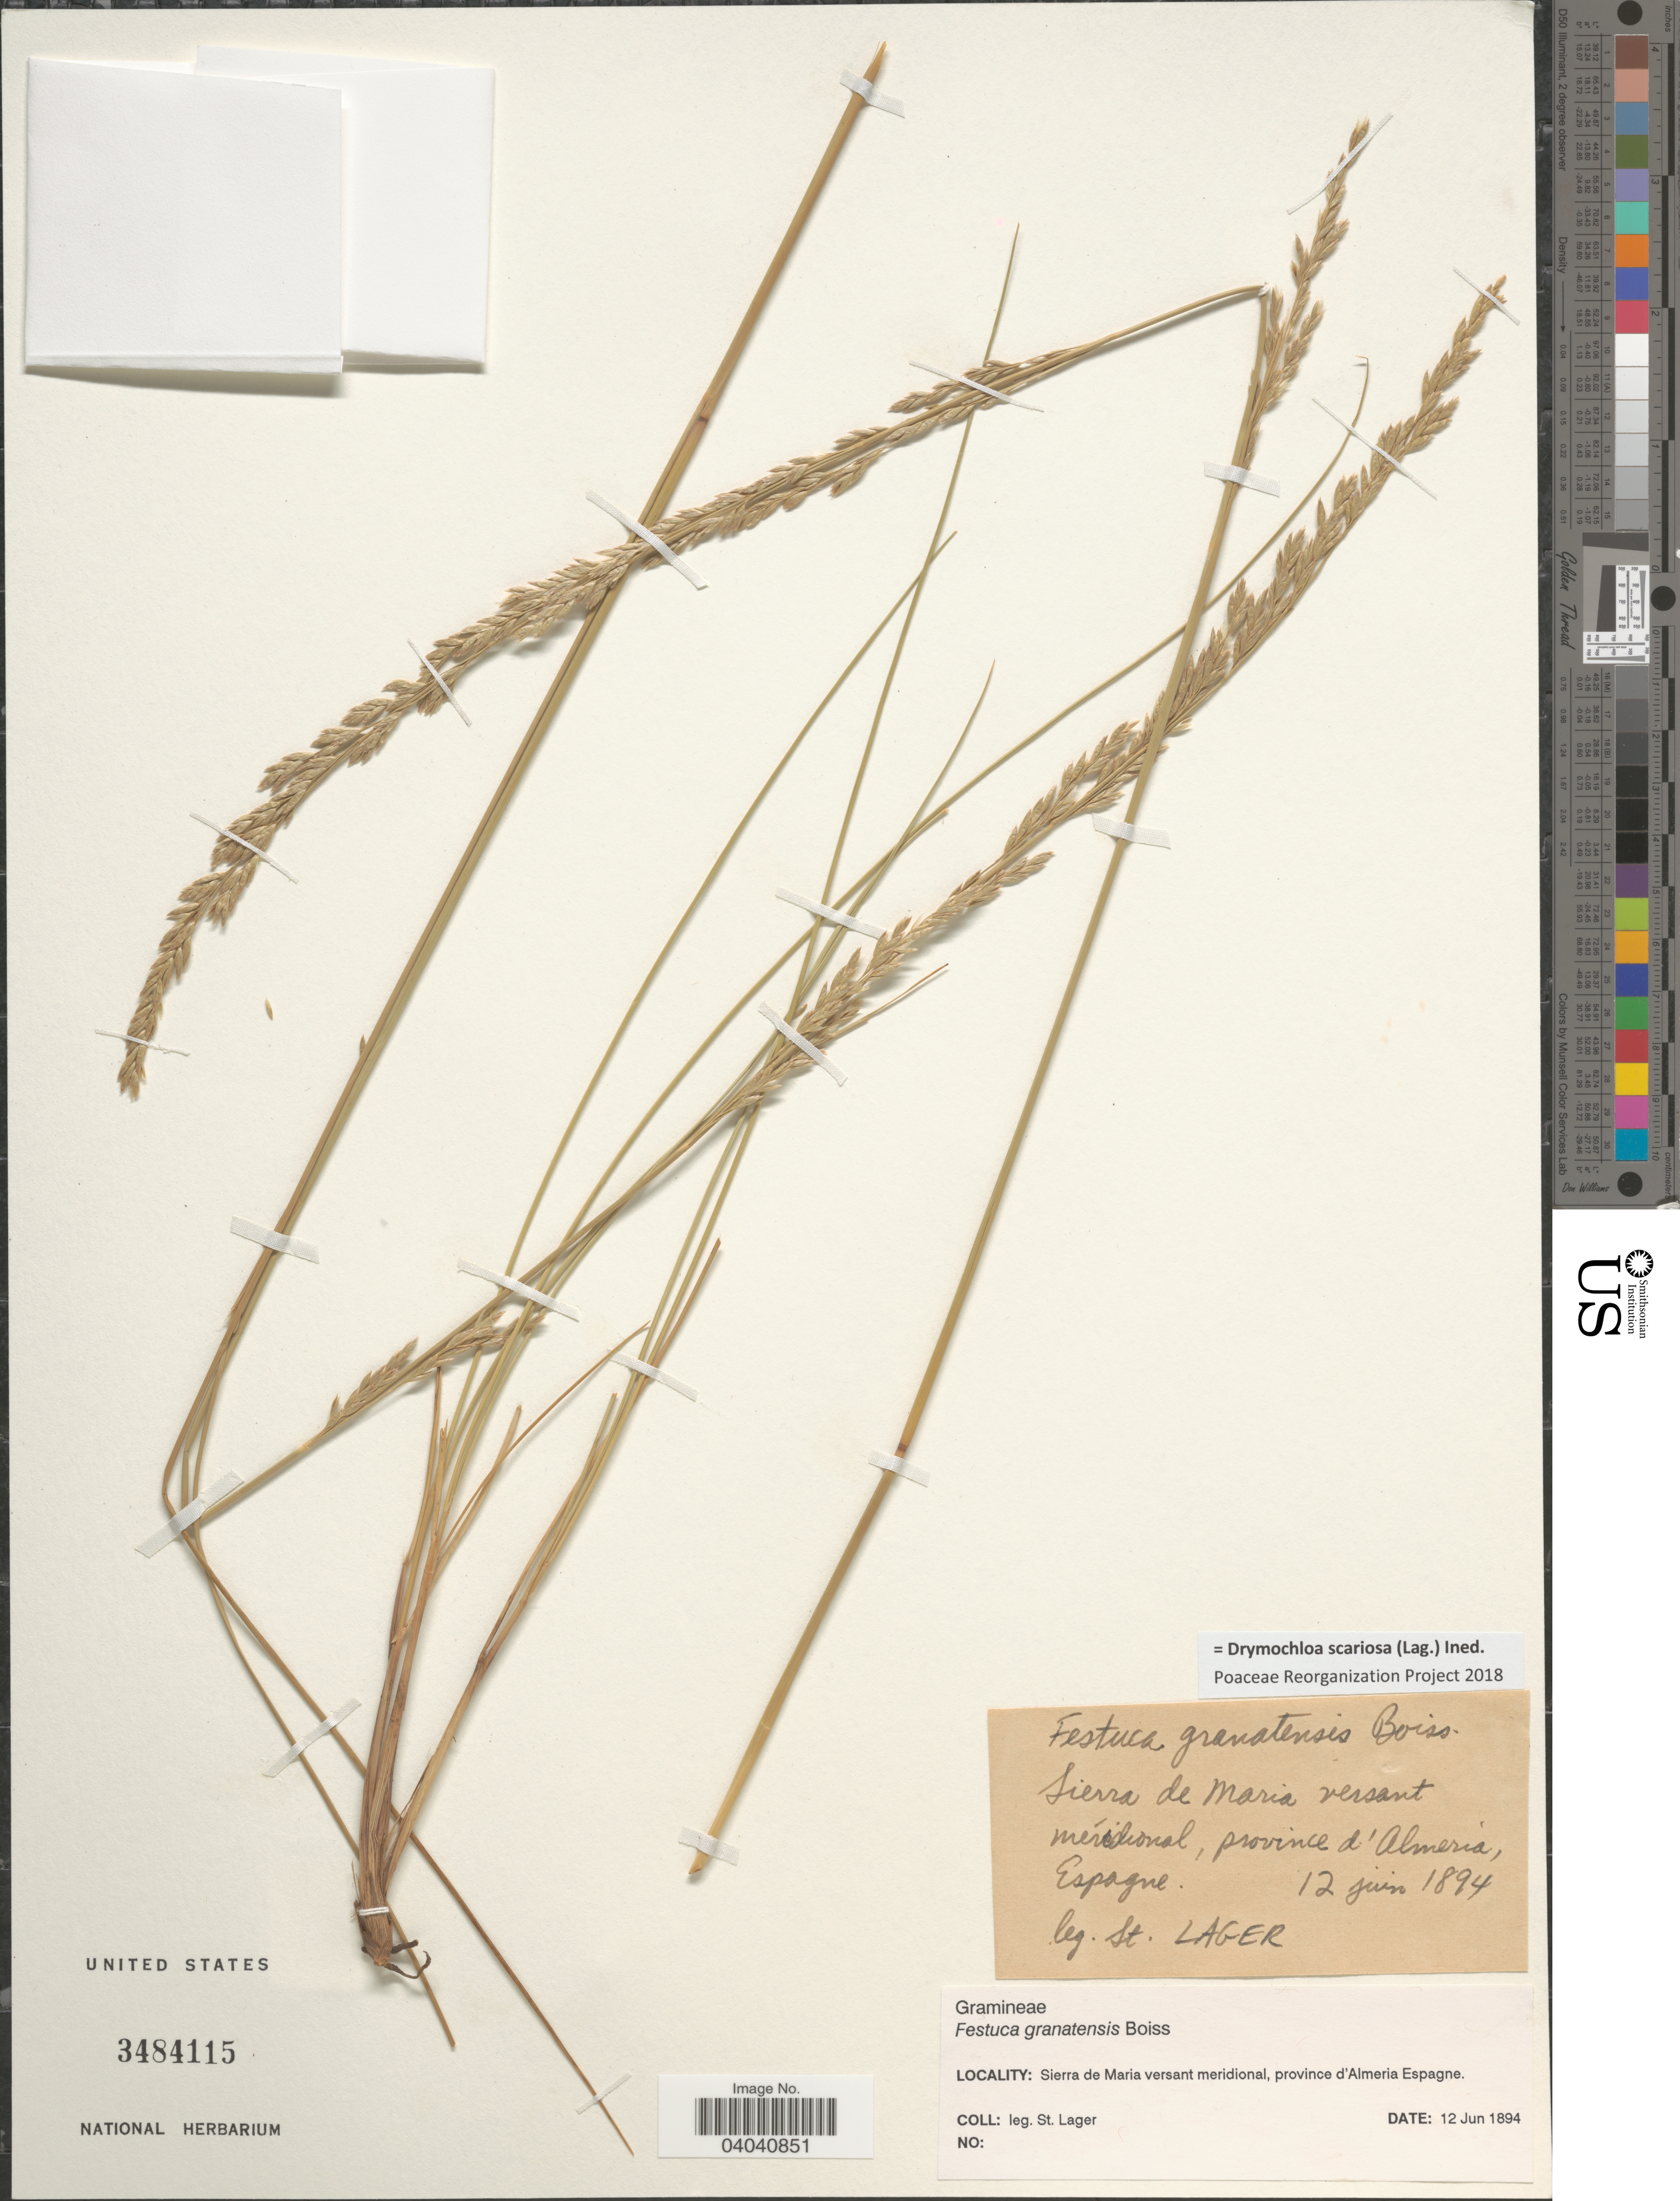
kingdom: Plantae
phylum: Tracheophyta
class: Liliopsida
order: Poales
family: Poaceae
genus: Drymochloa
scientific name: Drymochloa scariosa (Lag.) ined.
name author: (Lag.)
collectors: -. St. Lager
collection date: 1894-06-12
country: Spain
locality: Sierra de Maria versant méridional, province d' Almeria, Espagne.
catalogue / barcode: US 3484115